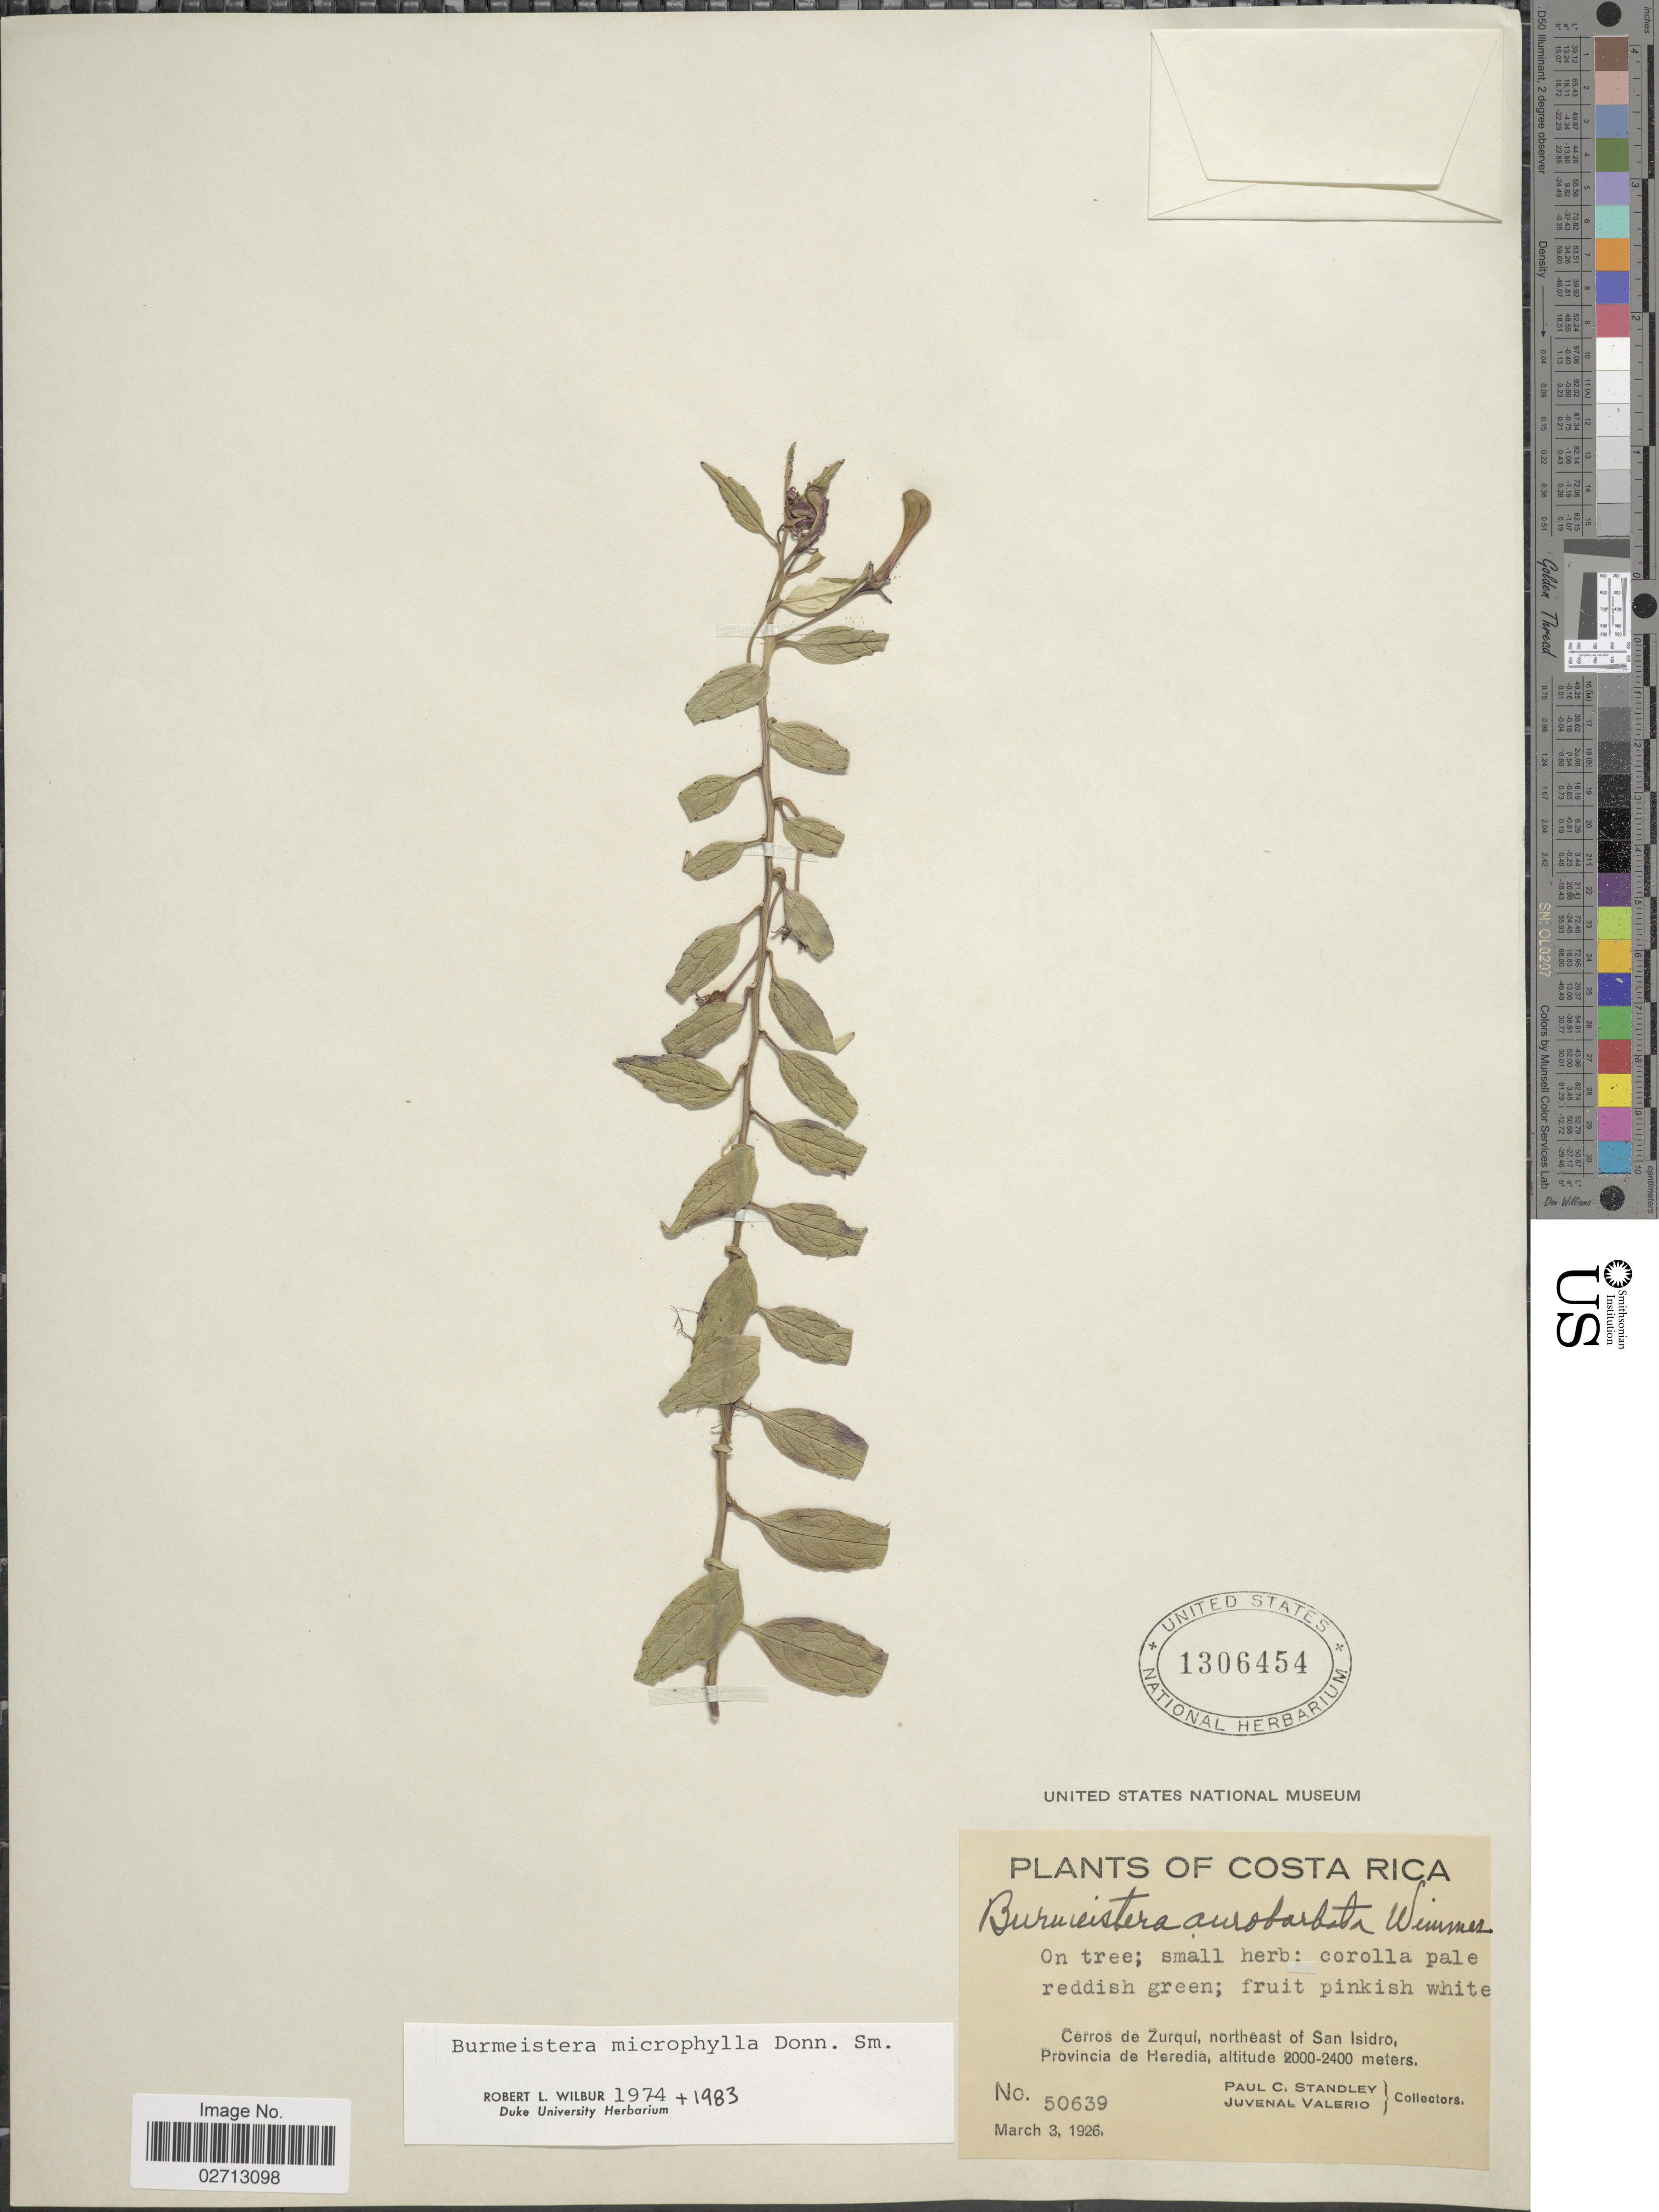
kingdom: Plantae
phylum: Tracheophyta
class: Magnoliopsida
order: Asterales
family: Campanulaceae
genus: Burmeistera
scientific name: Burmeistera microphylla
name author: Donn. Sm.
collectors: P. C. Standley & J. Valerio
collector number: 50639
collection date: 1926-03-03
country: Costa Rica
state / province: Heredia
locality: Cerros de Zurqui, northeast of San Isidro.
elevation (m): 2000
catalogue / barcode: US 1306454